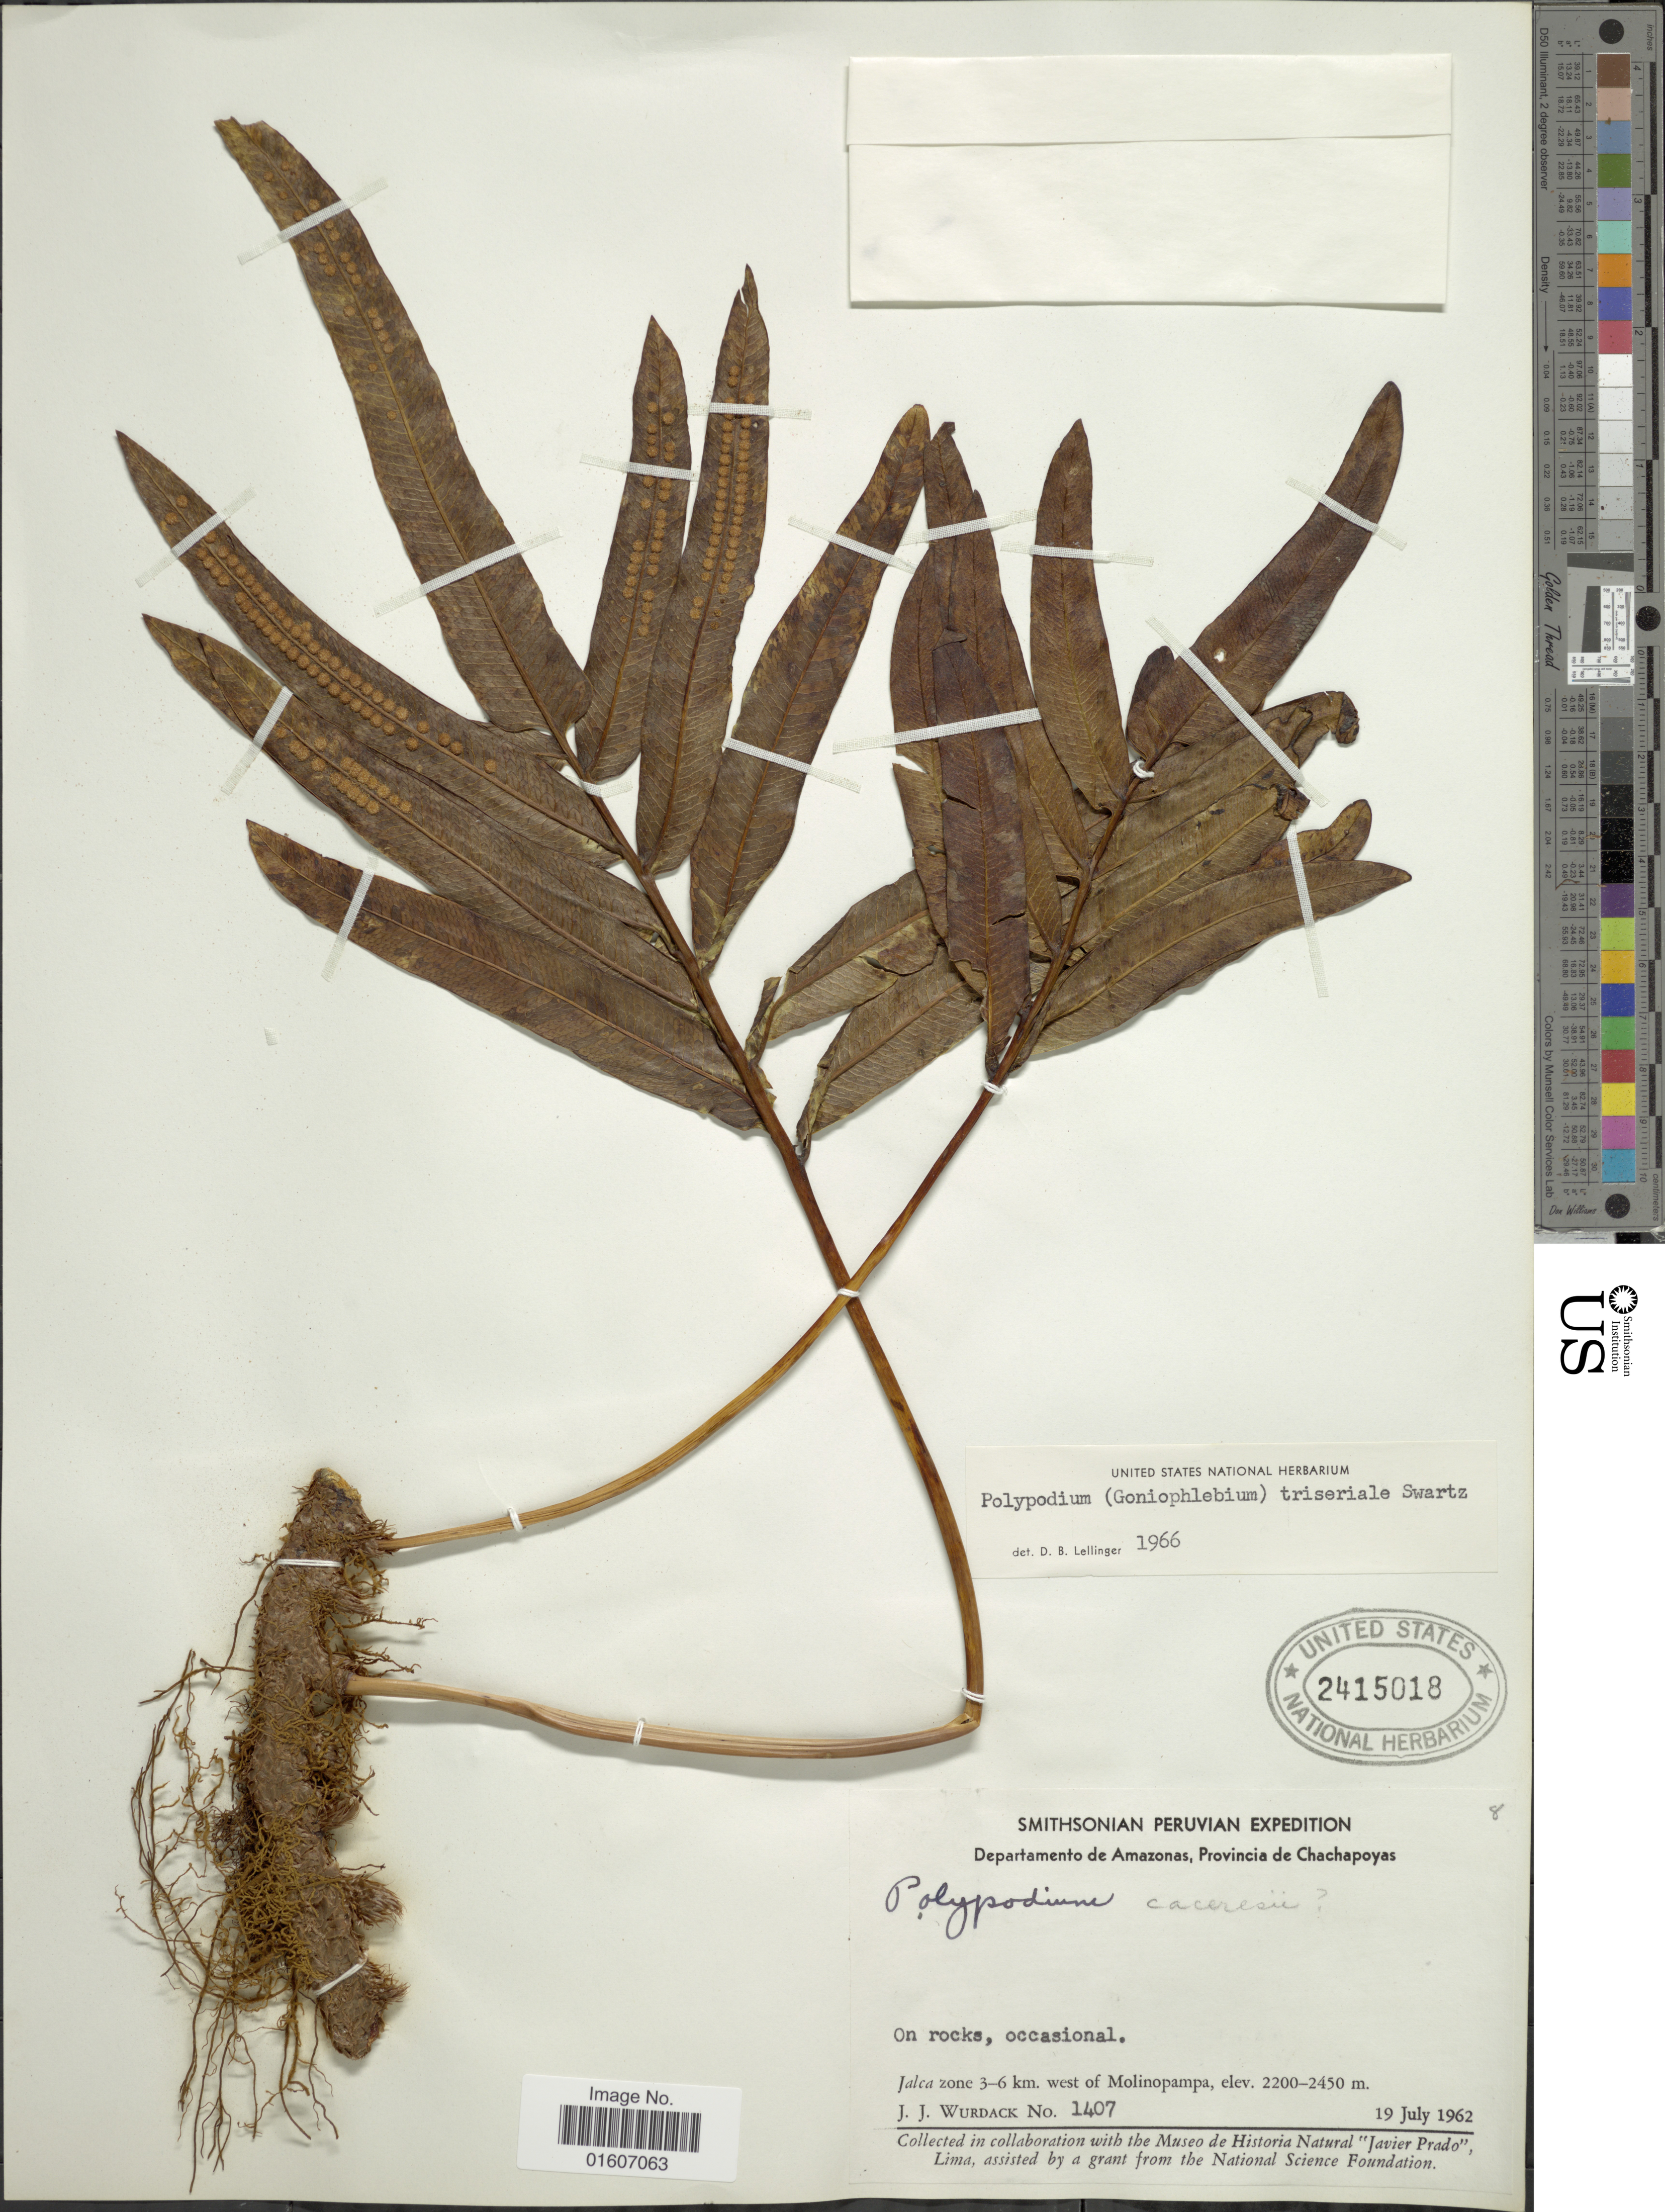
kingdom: Plantae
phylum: Tracheophyta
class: Polypodiopsida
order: Polypodiales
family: Polypodiaceae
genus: Serpocaulon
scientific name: Serpocaulon triseriale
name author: (Sw.) A.R. Sm.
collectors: J. J. Wurdack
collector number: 1407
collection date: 1962-07-19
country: Peru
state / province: Amazonas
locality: Departamento de Amazonas, provincia de Chachapoyas, Jalca zone 3-6 km. west of Molinopampa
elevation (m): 2200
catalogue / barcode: US 2415018